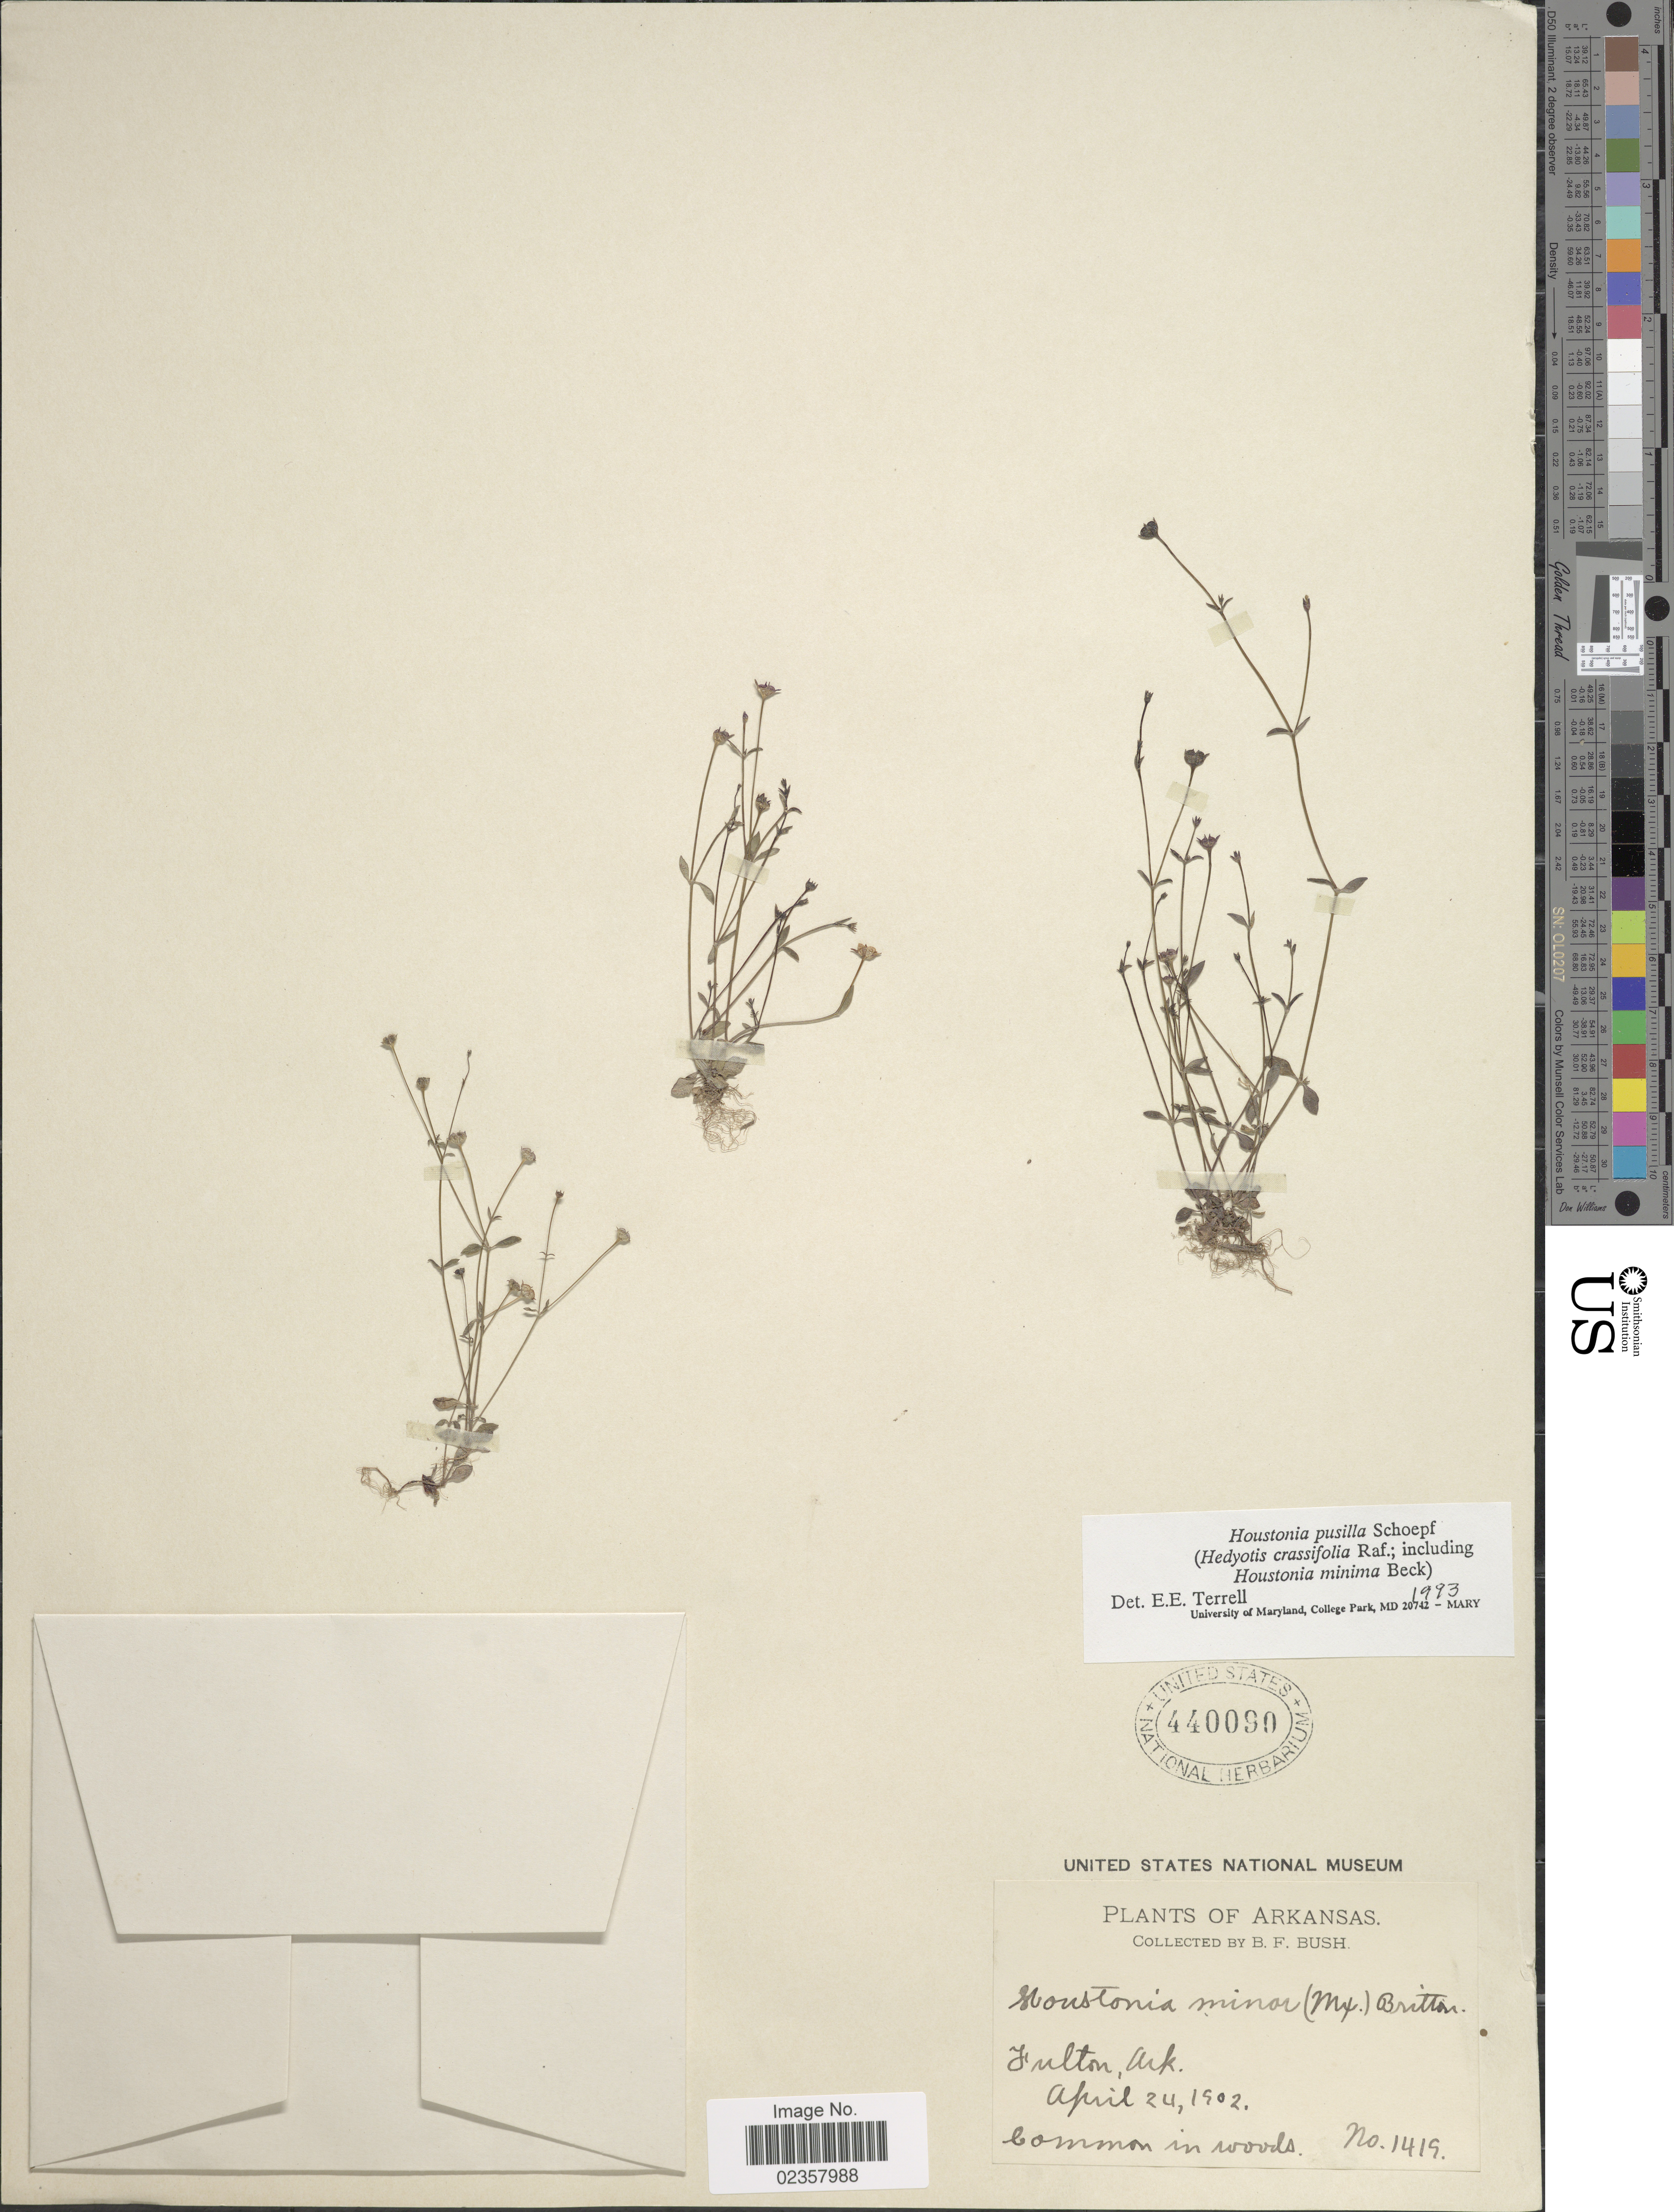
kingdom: Plantae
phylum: Tracheophyta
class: Magnoliopsida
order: Gentianales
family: Rubiaceae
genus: Houstonia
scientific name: Houstonia pusilla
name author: Schoepf.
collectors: B. F. Bush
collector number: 1419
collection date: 1902-04-24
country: United States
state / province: Arkansas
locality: Fulton, Ark.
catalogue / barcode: US 440090